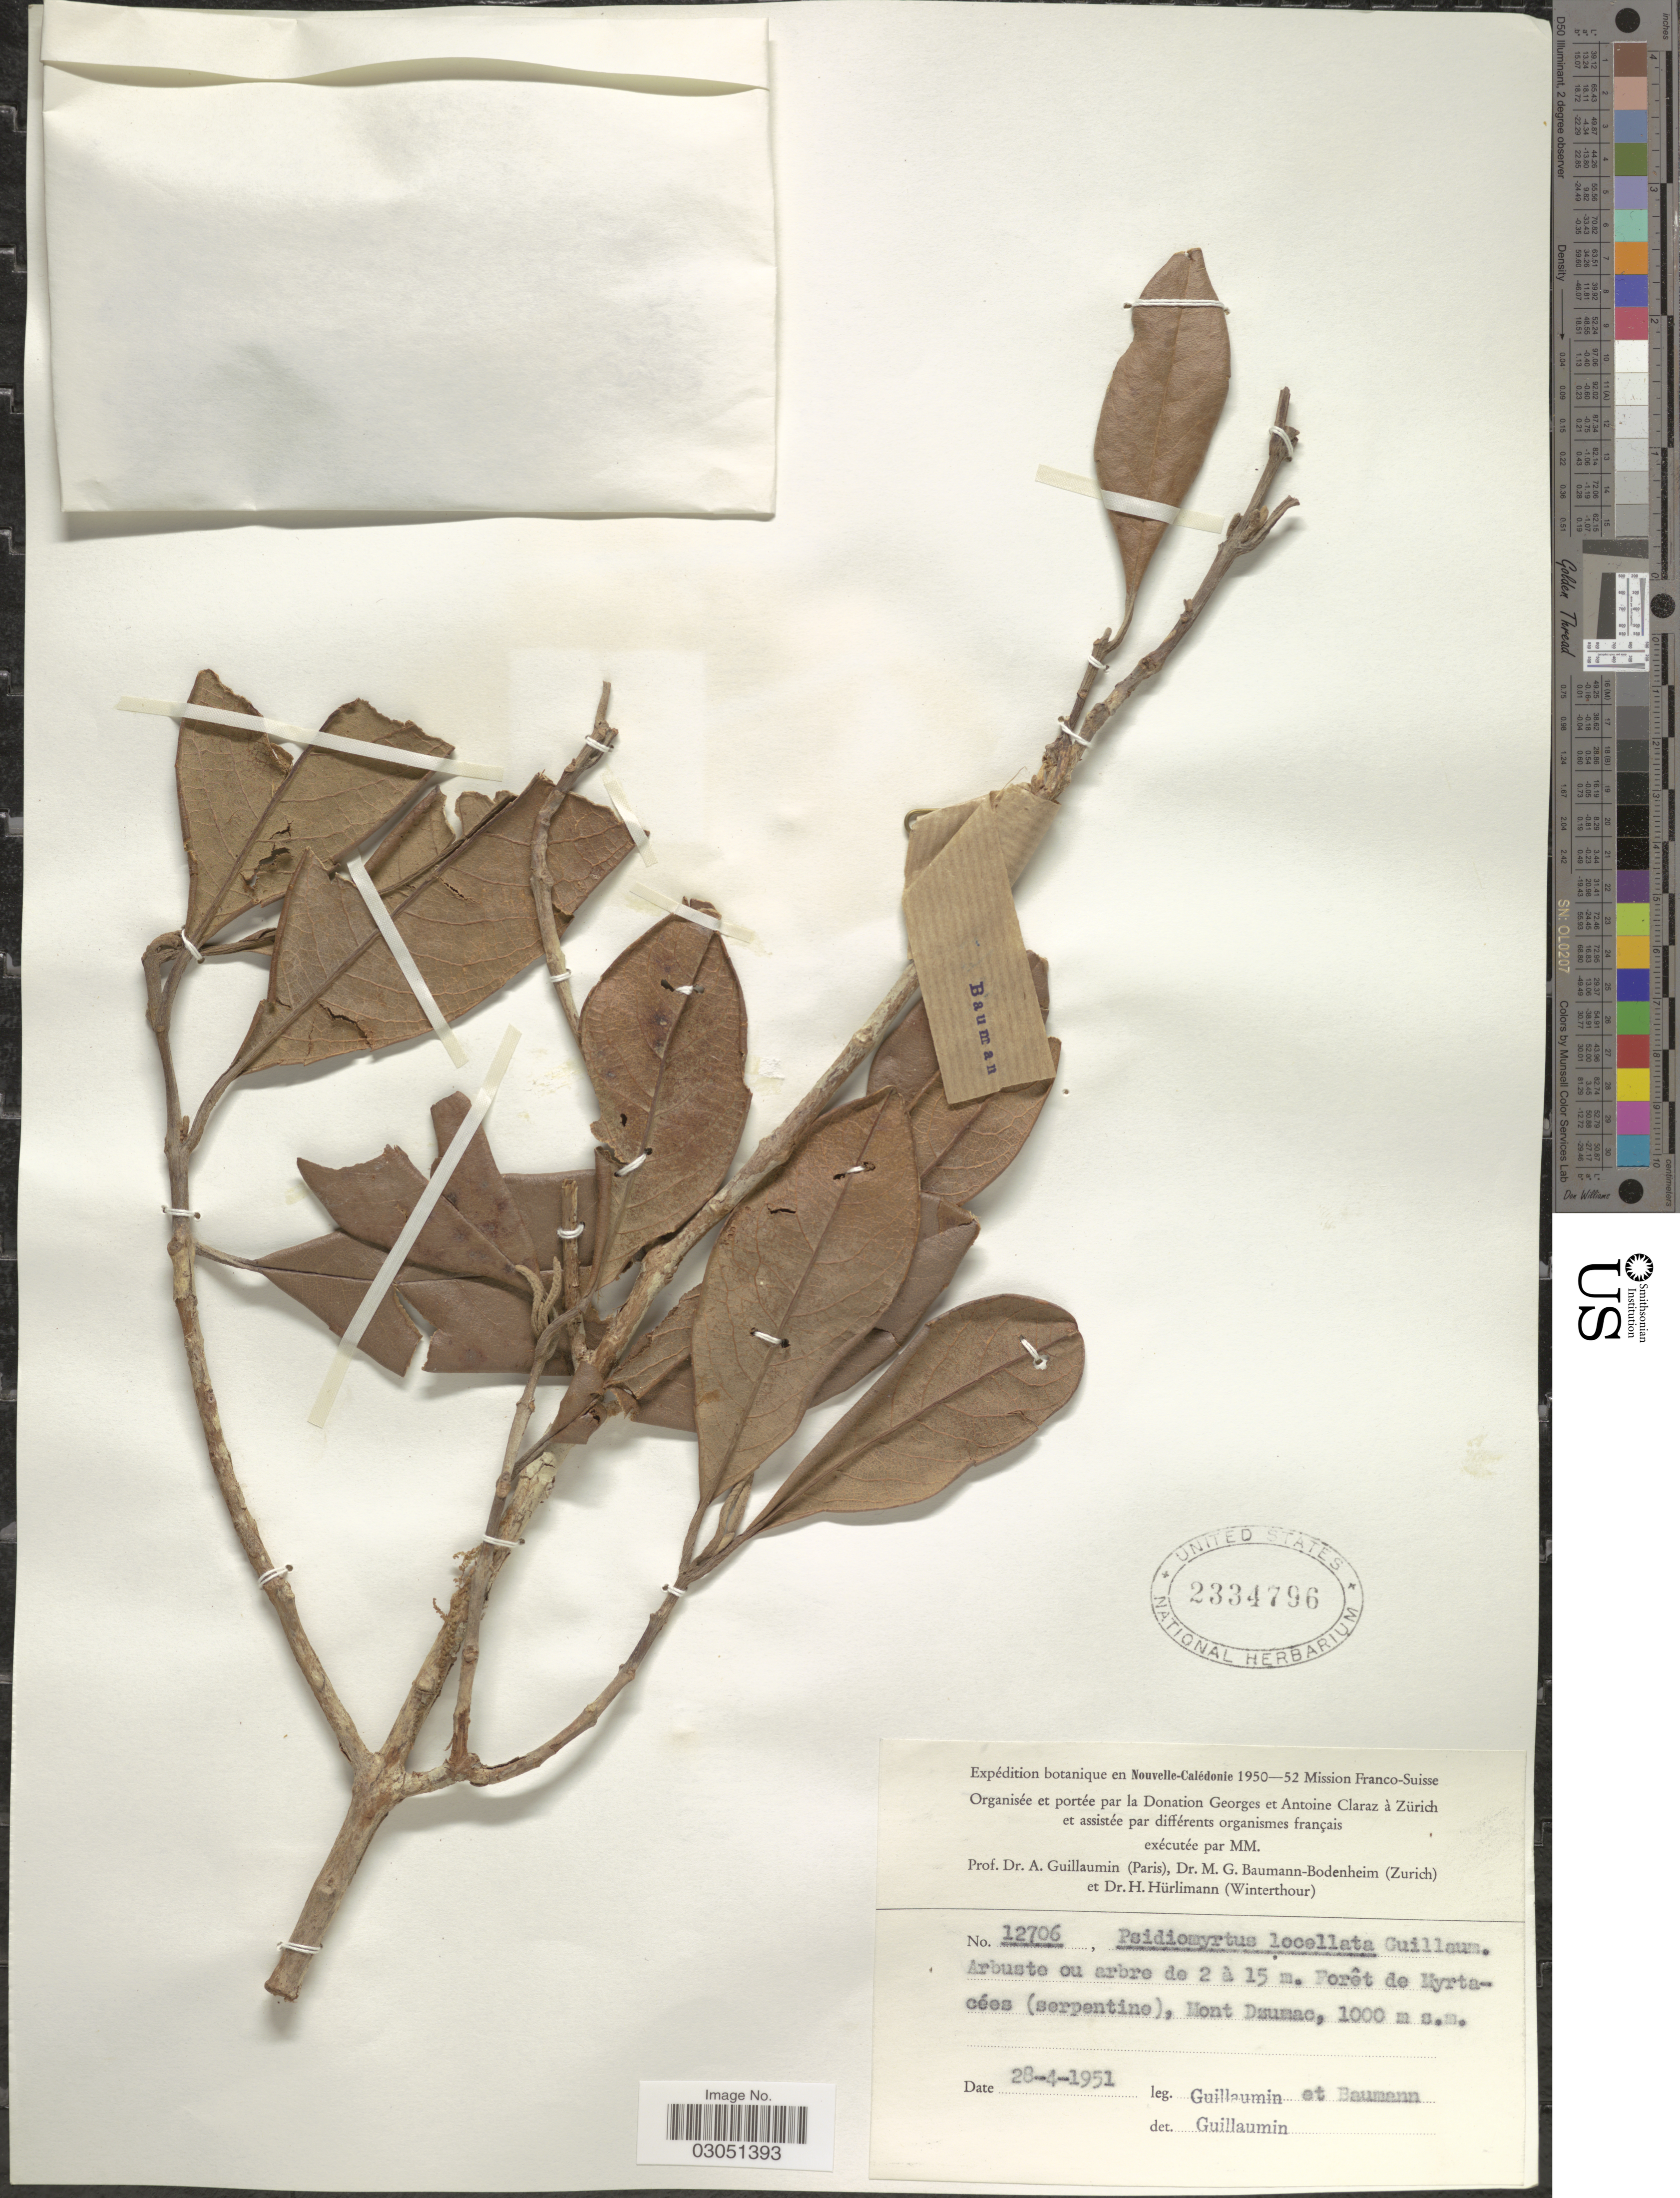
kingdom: Plantae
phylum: Tracheophyta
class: Magnoliopsida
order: Myrtales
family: Myrtaceae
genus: Rhodomyrtus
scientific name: Rhodomyrtus locellata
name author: (Guillaumin) Burret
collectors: A. Guillaumin & M. G. Baumann-Bodenheim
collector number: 12706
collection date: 1951-04-28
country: New Caledonia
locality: Nouvelle-Calédonie, Forêt de Myrtacées (serpentine), Mont Dzumac.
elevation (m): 1000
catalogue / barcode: US 2334796